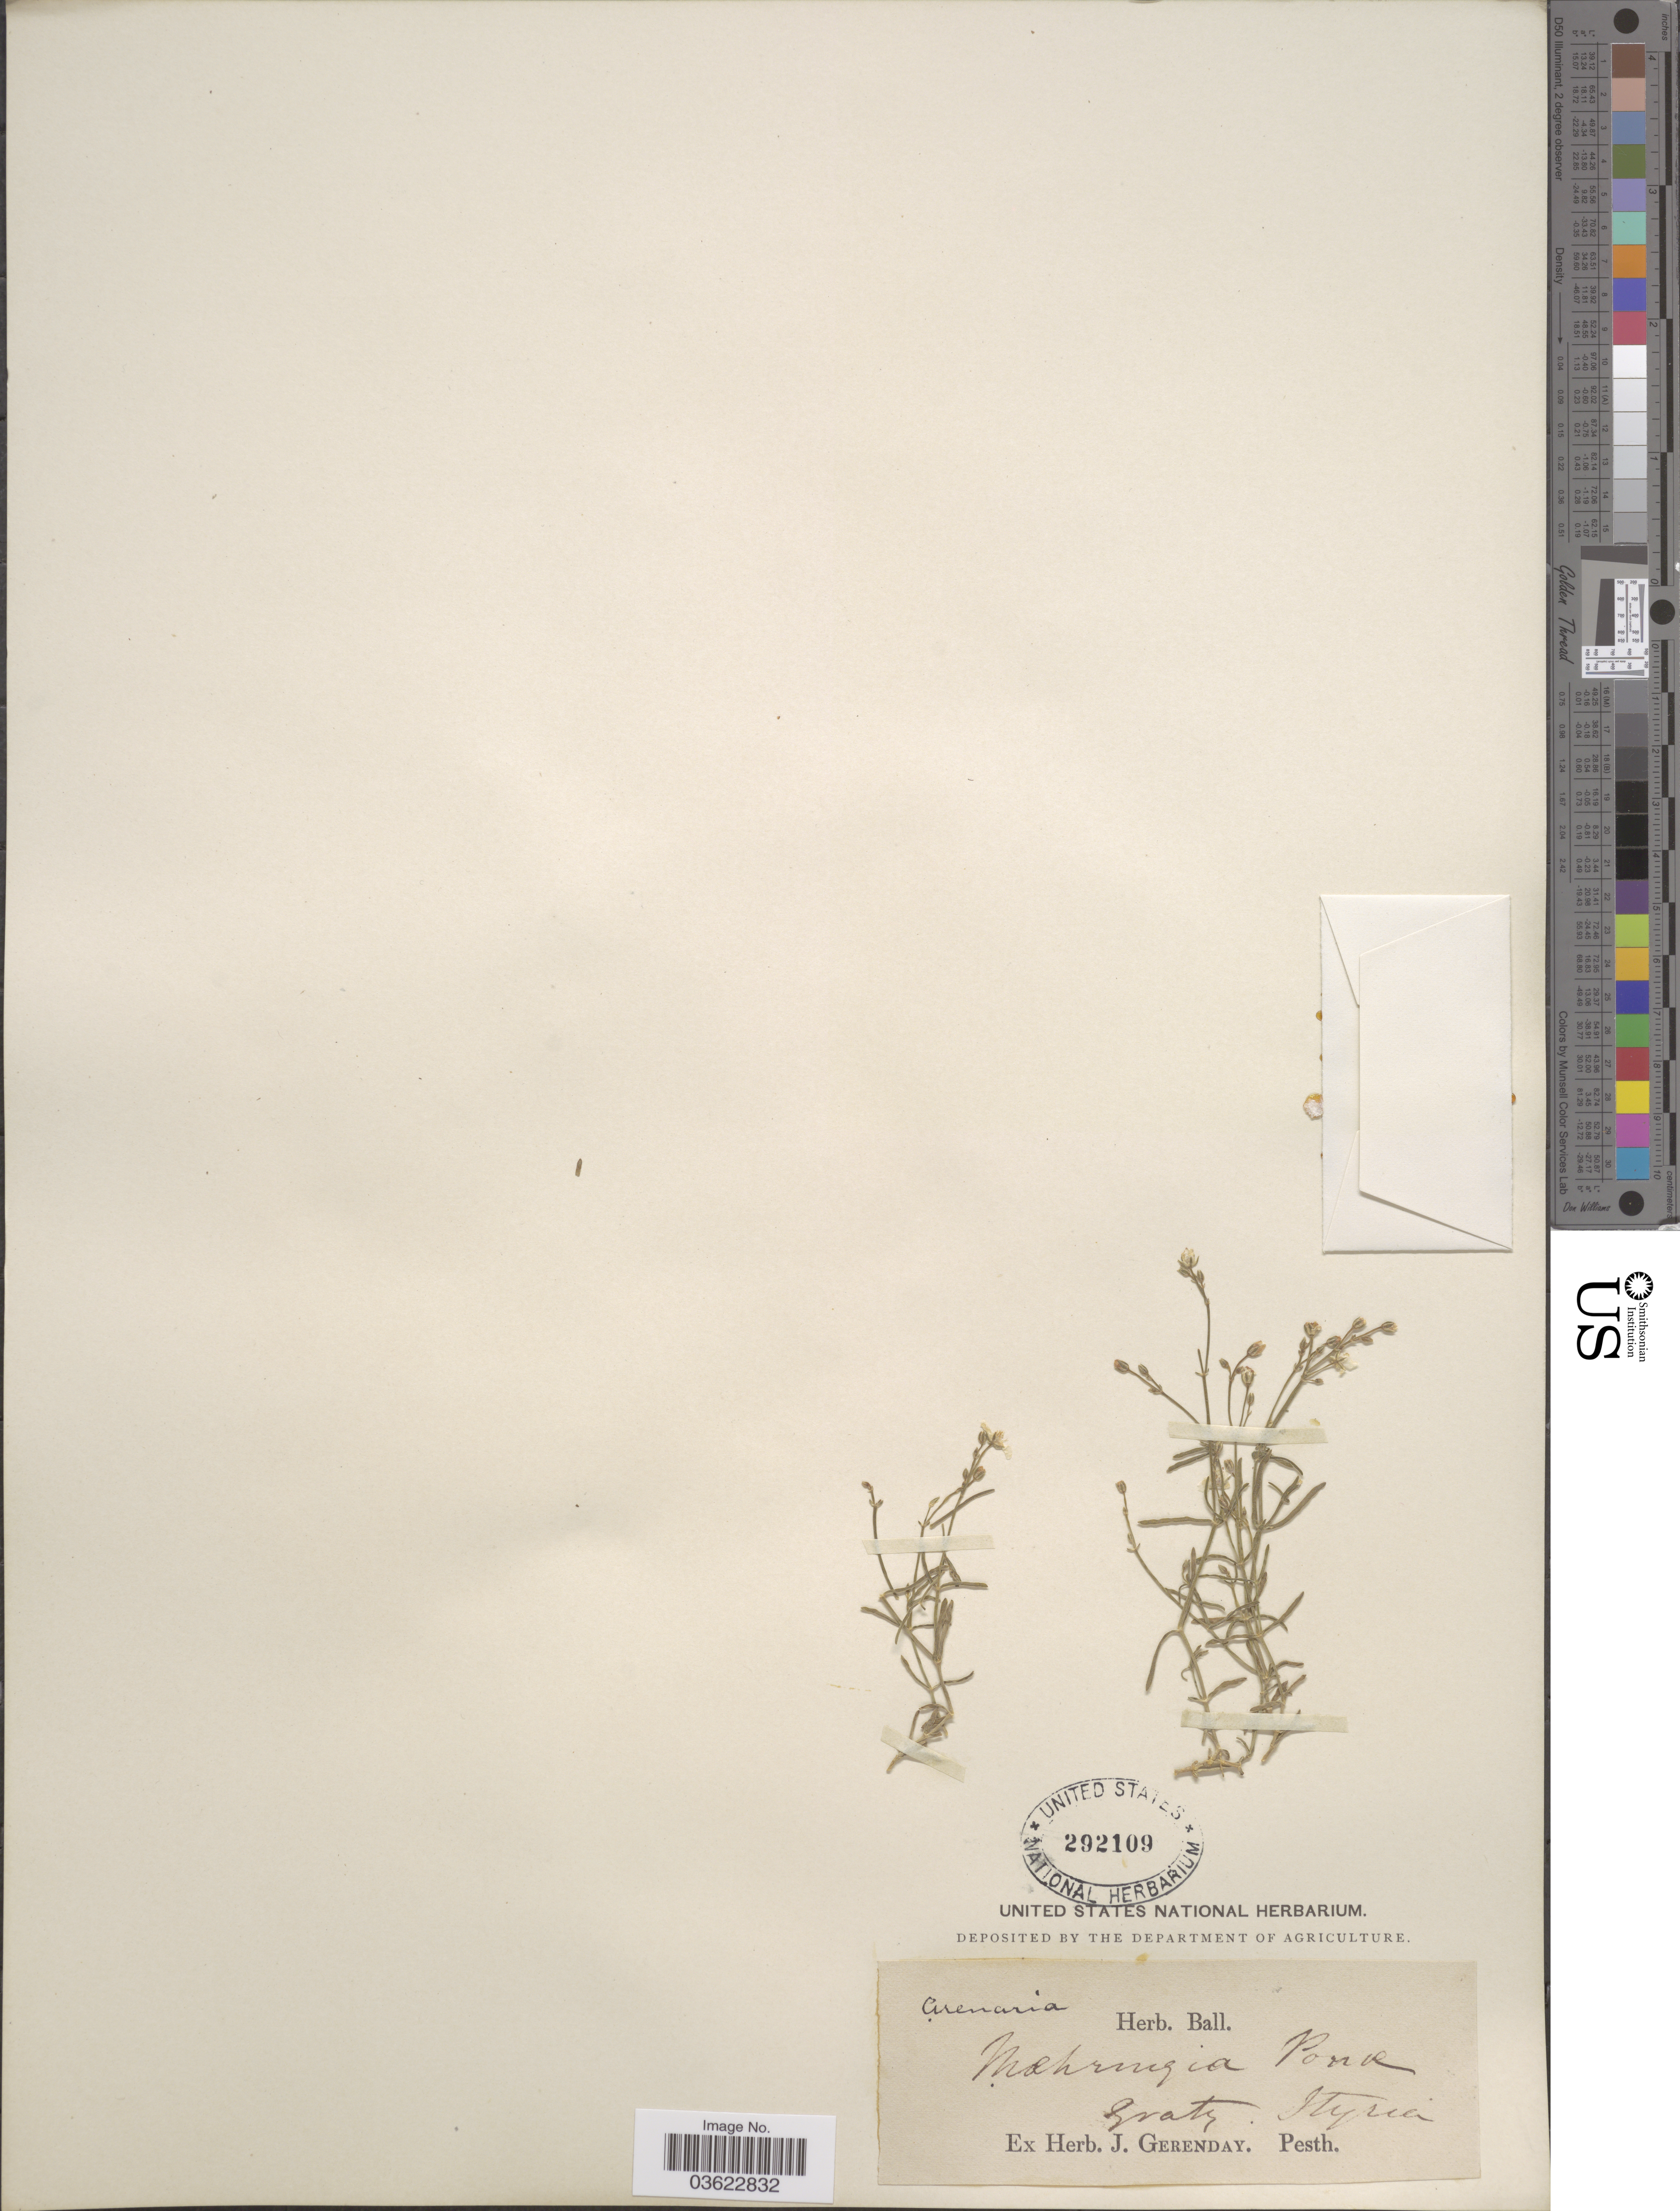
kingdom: Plantae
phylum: Tracheophyta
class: Magnoliopsida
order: Caryophyllales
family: Caryophyllaceae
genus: Arenaria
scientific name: Arenaria sp.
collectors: Ex herb. J. Gerenday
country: Austria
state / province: Steiermark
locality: Grats Styria.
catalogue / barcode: US 292109